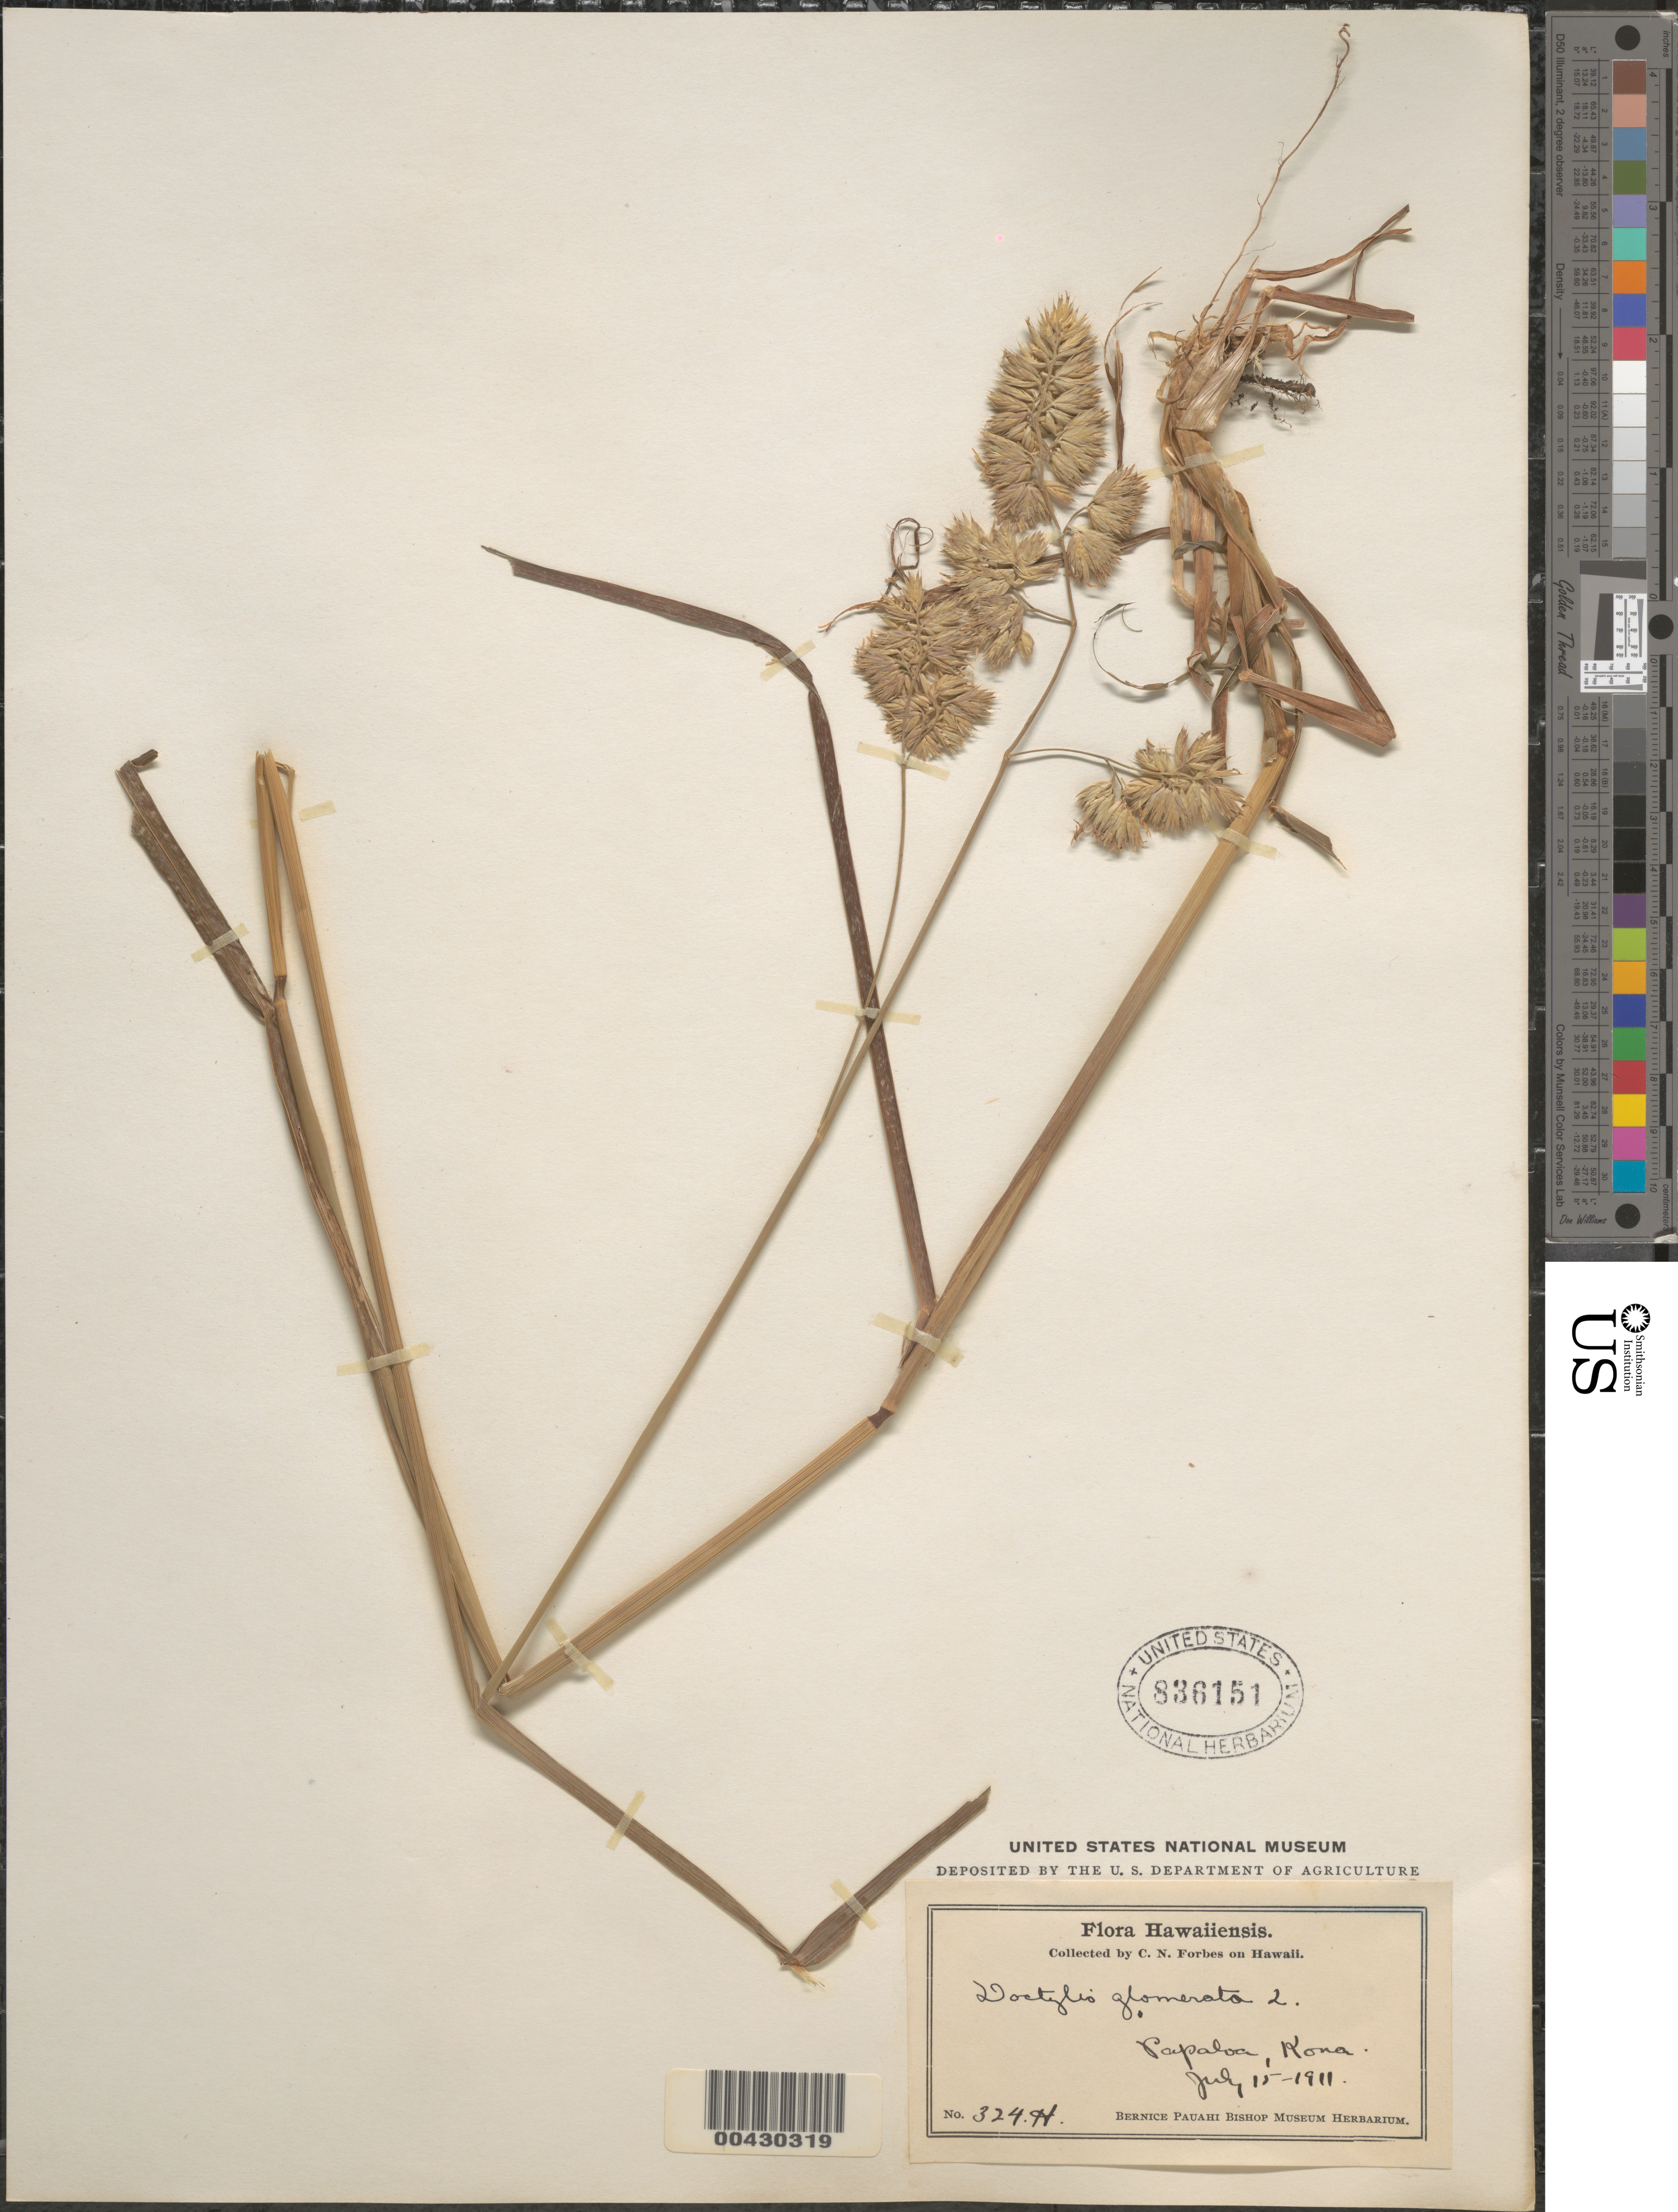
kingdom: Plantae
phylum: Tracheophyta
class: Liliopsida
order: Poales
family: Poaceae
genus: Dactylis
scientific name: Dactylis glomerata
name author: L.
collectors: C. N. Forbes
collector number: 324.H.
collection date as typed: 15 Jul 1911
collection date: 1911-07-15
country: United States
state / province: Hawaii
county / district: Hawaii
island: Hawaii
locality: Papaloa, Kona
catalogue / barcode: US 836151